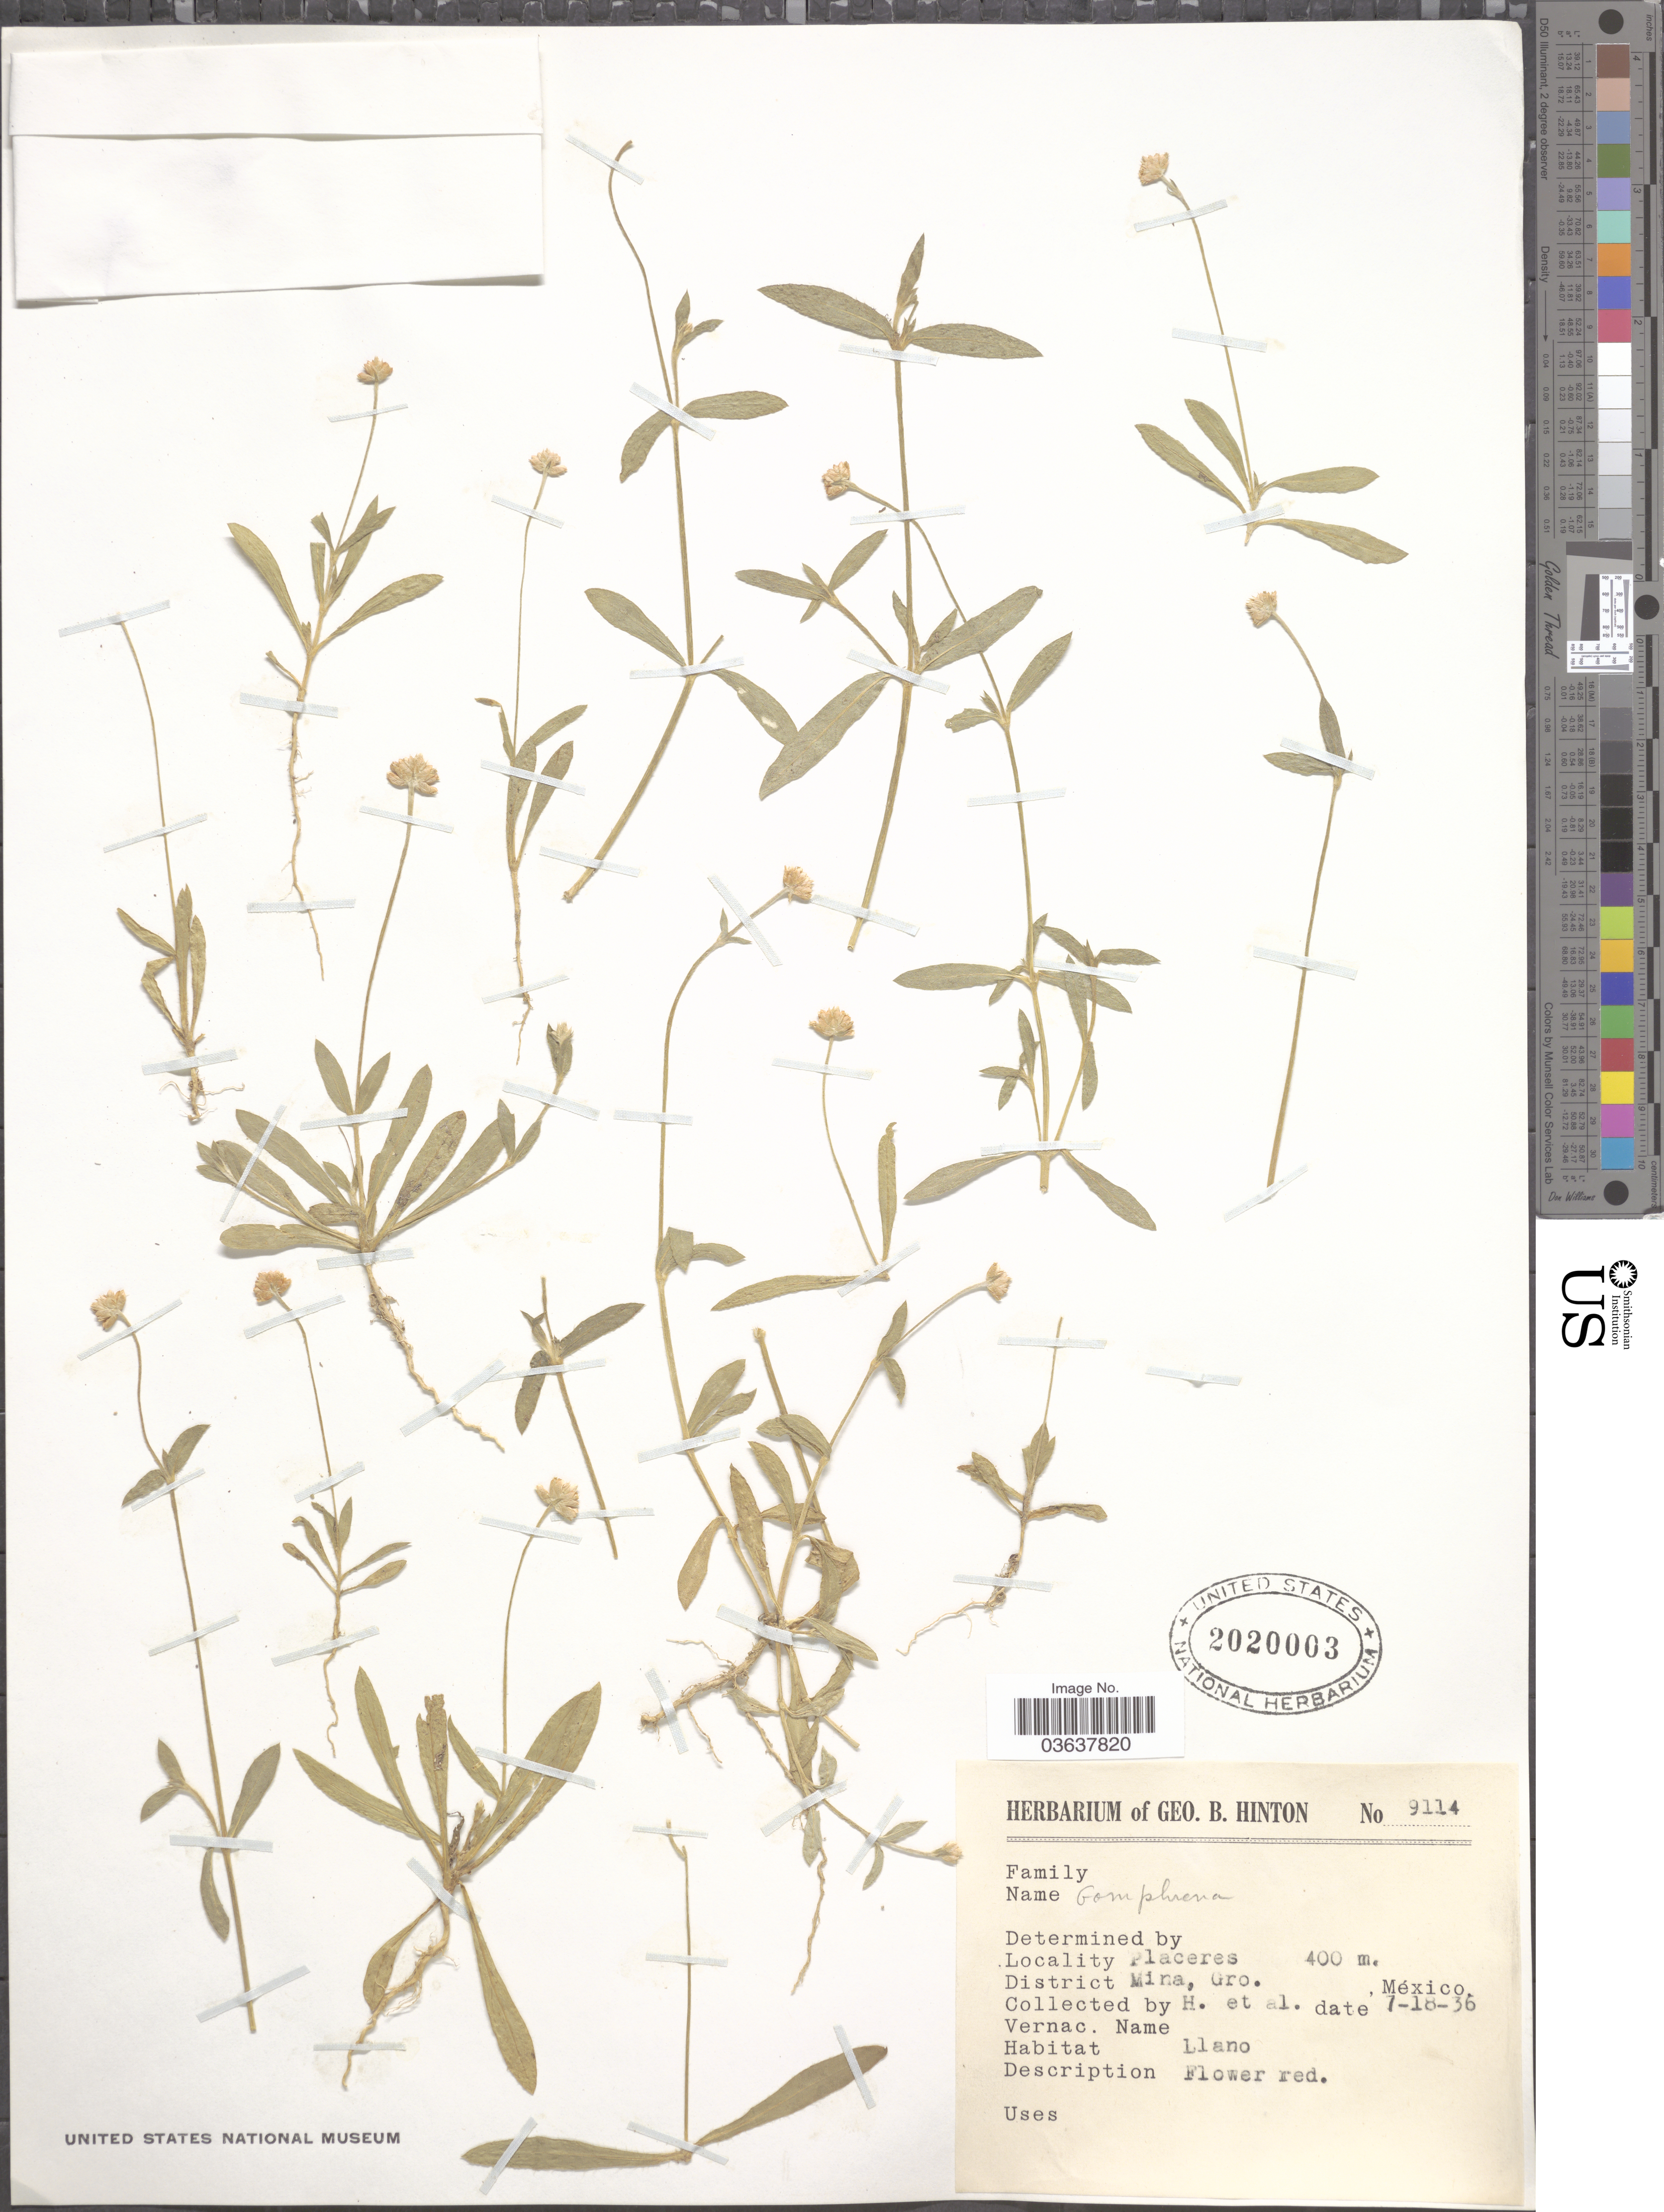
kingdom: Plantae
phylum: Tracheophyta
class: Magnoliopsida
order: Caryophyllales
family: Amaranthaceae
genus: Gomphrena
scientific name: Gomphrena sp.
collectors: G. B. Hinton & et al.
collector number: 9114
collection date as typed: Transcribed d/m/y: 18/7/36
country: Mexico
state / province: Guerrero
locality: Placeres. District Mina.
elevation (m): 400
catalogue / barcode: US 2020003